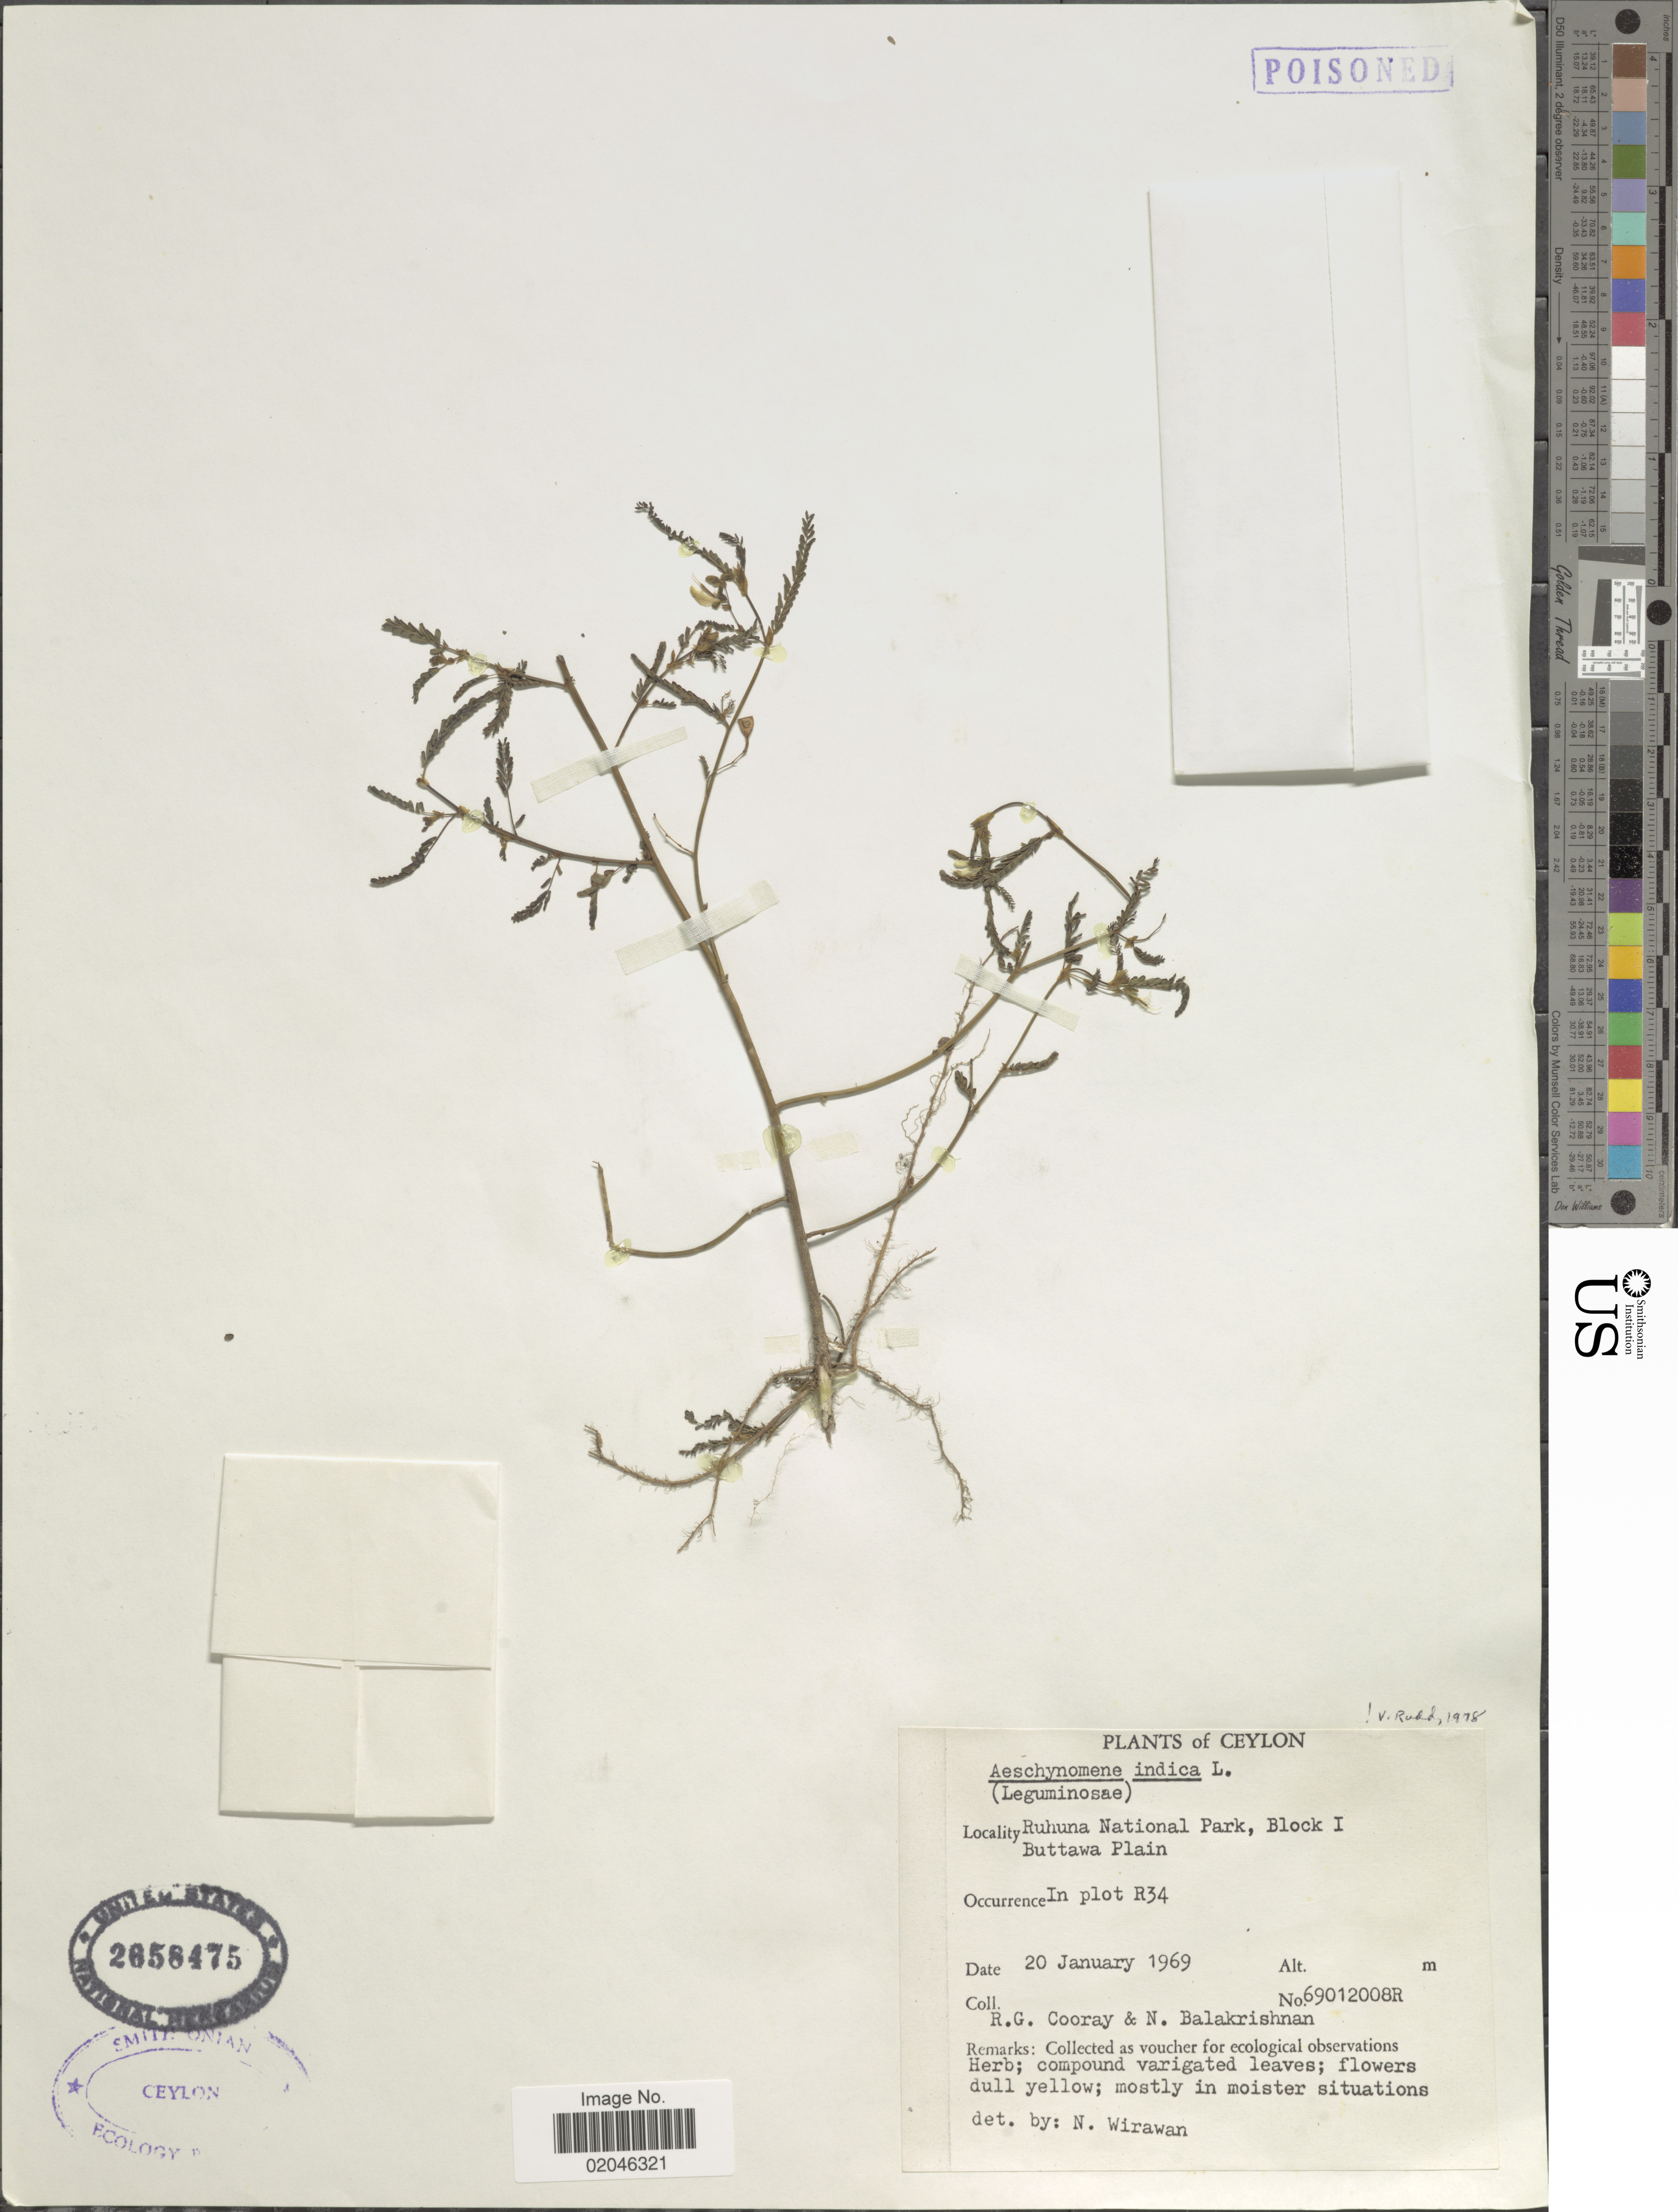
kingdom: Plantae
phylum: Tracheophyta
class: Magnoliopsida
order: Fabales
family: Fabaceae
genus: Aeschynomene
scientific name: Aeschynomene indica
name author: L.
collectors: R. Cooray & N. Balakrishnan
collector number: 69012008R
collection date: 1969-01-20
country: Sri Lanka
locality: Ceylon, Ruhuna National Park, Block I Buttawa Plain.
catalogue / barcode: US 2658475